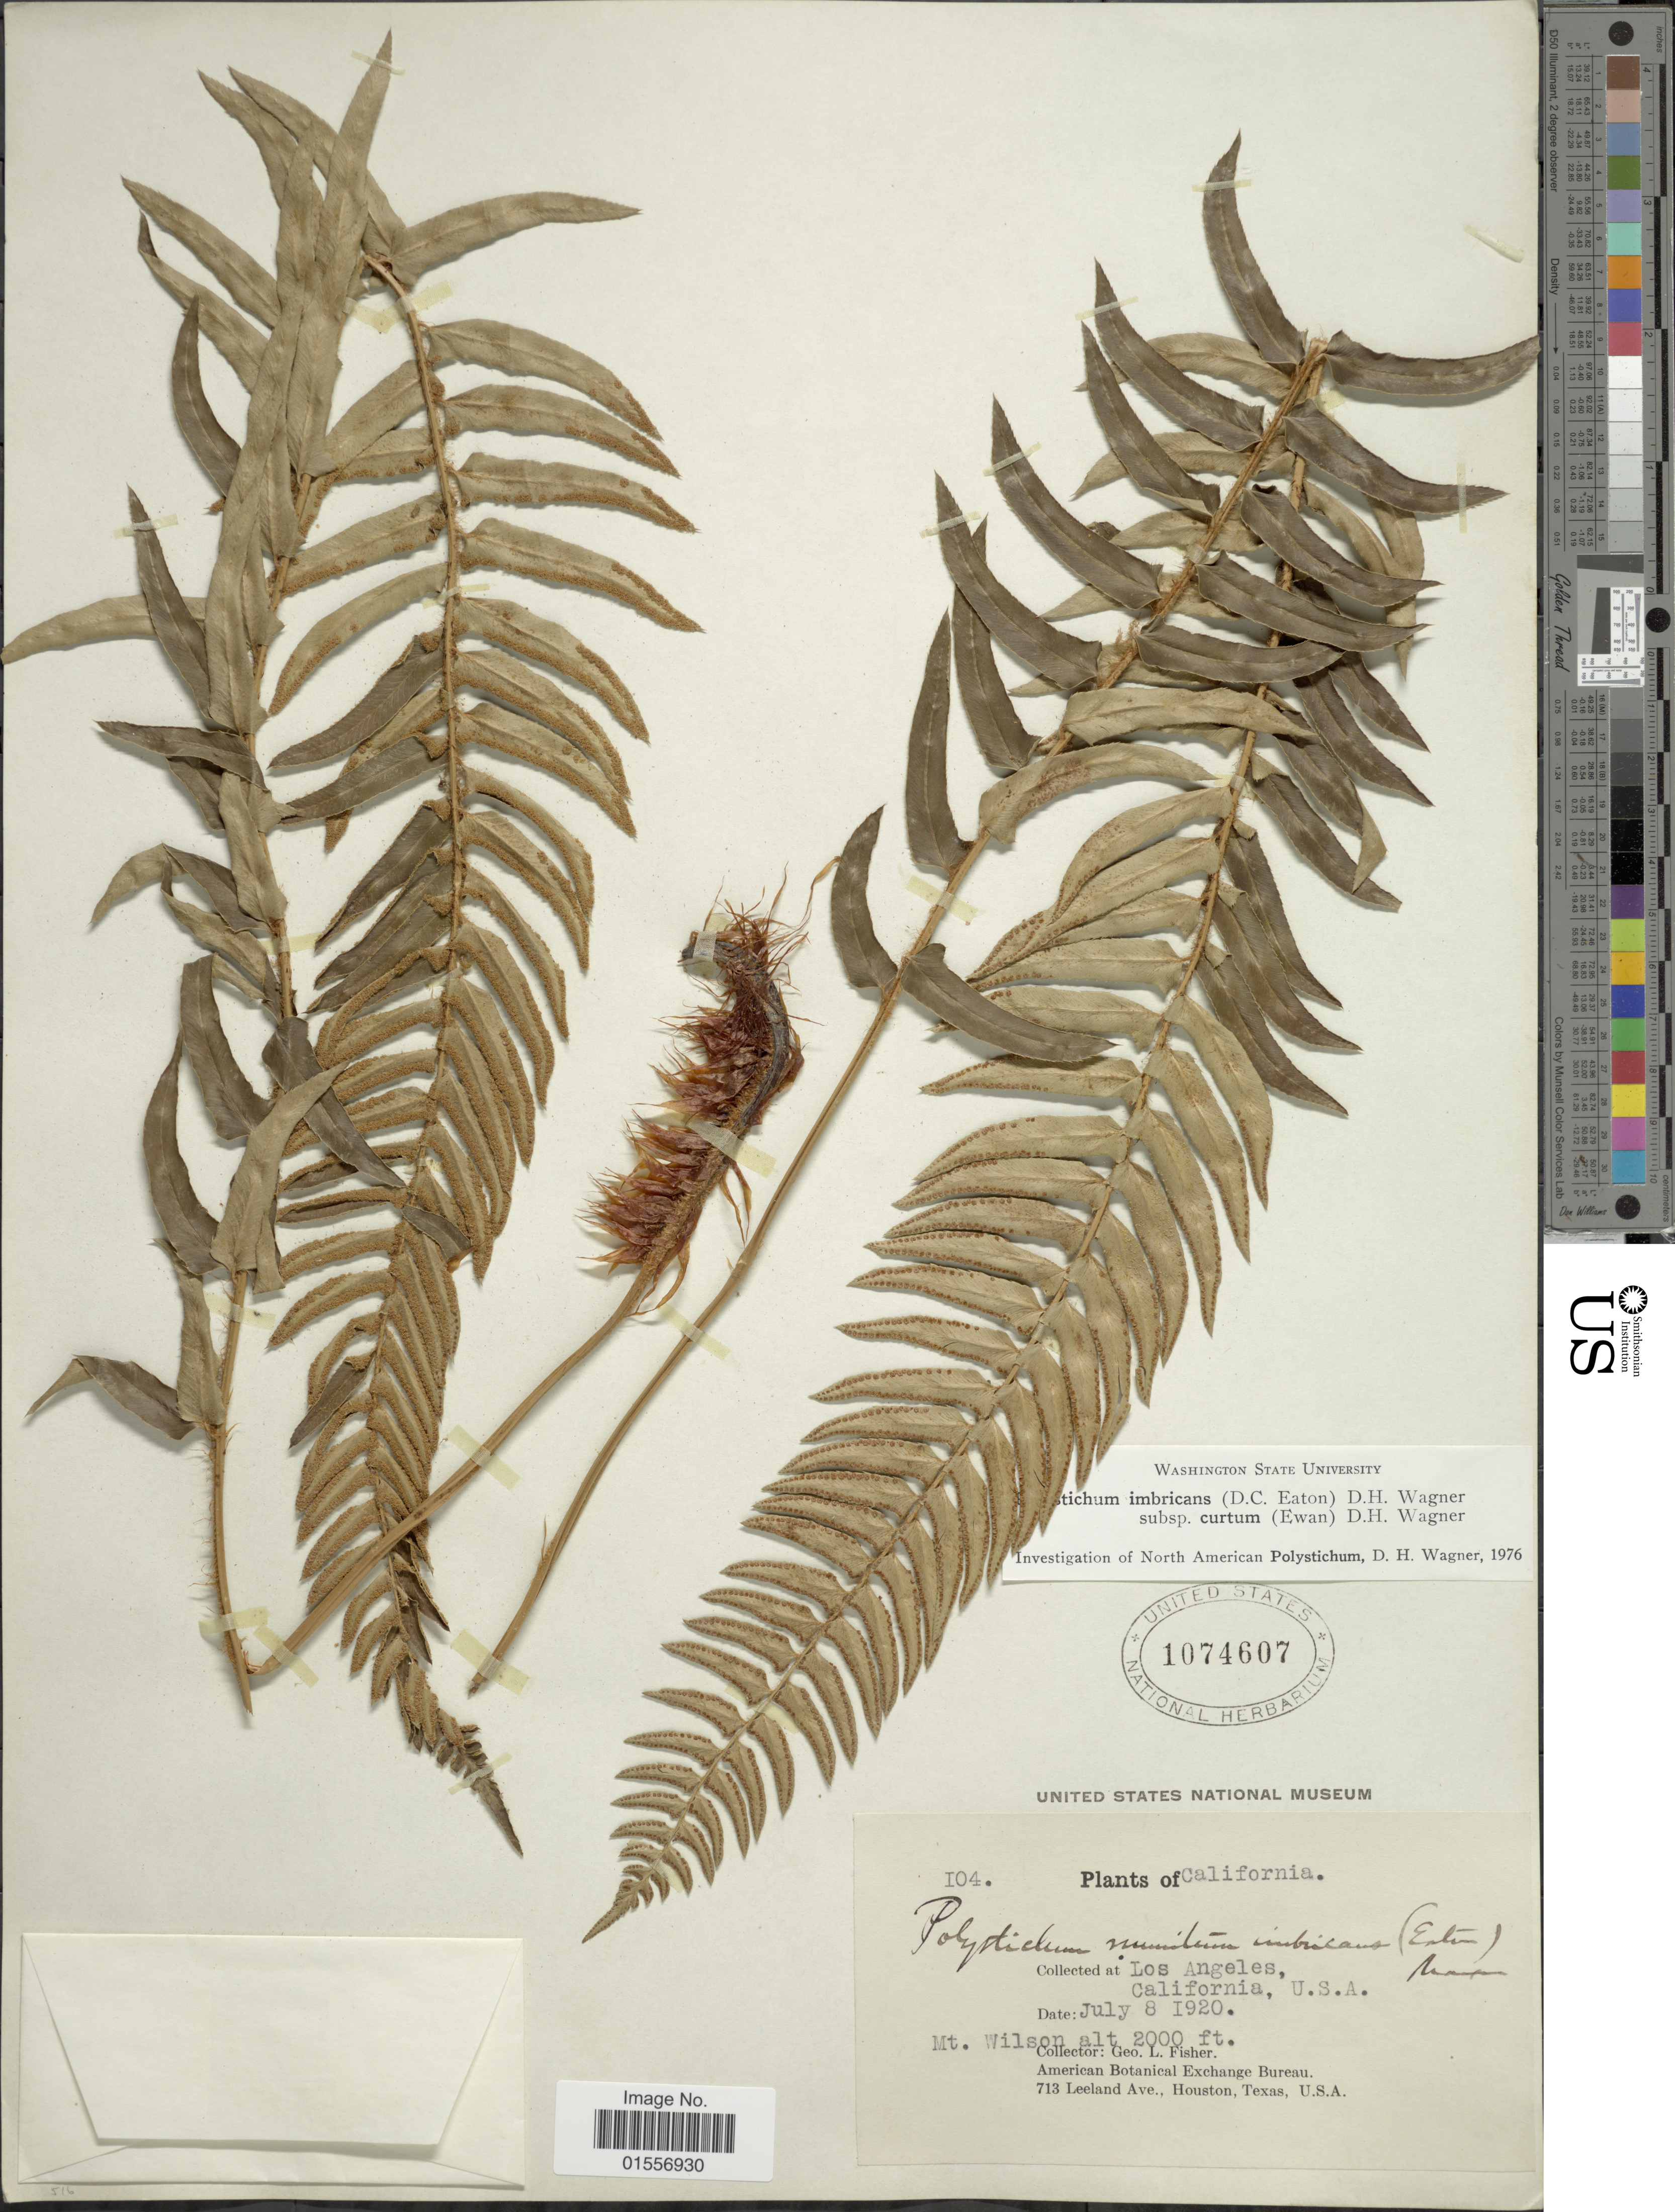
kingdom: Plantae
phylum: Tracheophyta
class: Polypodiopsida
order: Polypodiales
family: Dryopteridaceae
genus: Polystichum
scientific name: Polystichum imbricans subsp. curtum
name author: (Ewan) D.H. Wagner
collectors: G. L. Fisher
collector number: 104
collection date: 1920-07-08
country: United States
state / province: California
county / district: Los Angeles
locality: Los Angeles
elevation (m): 610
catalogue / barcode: US 1074607